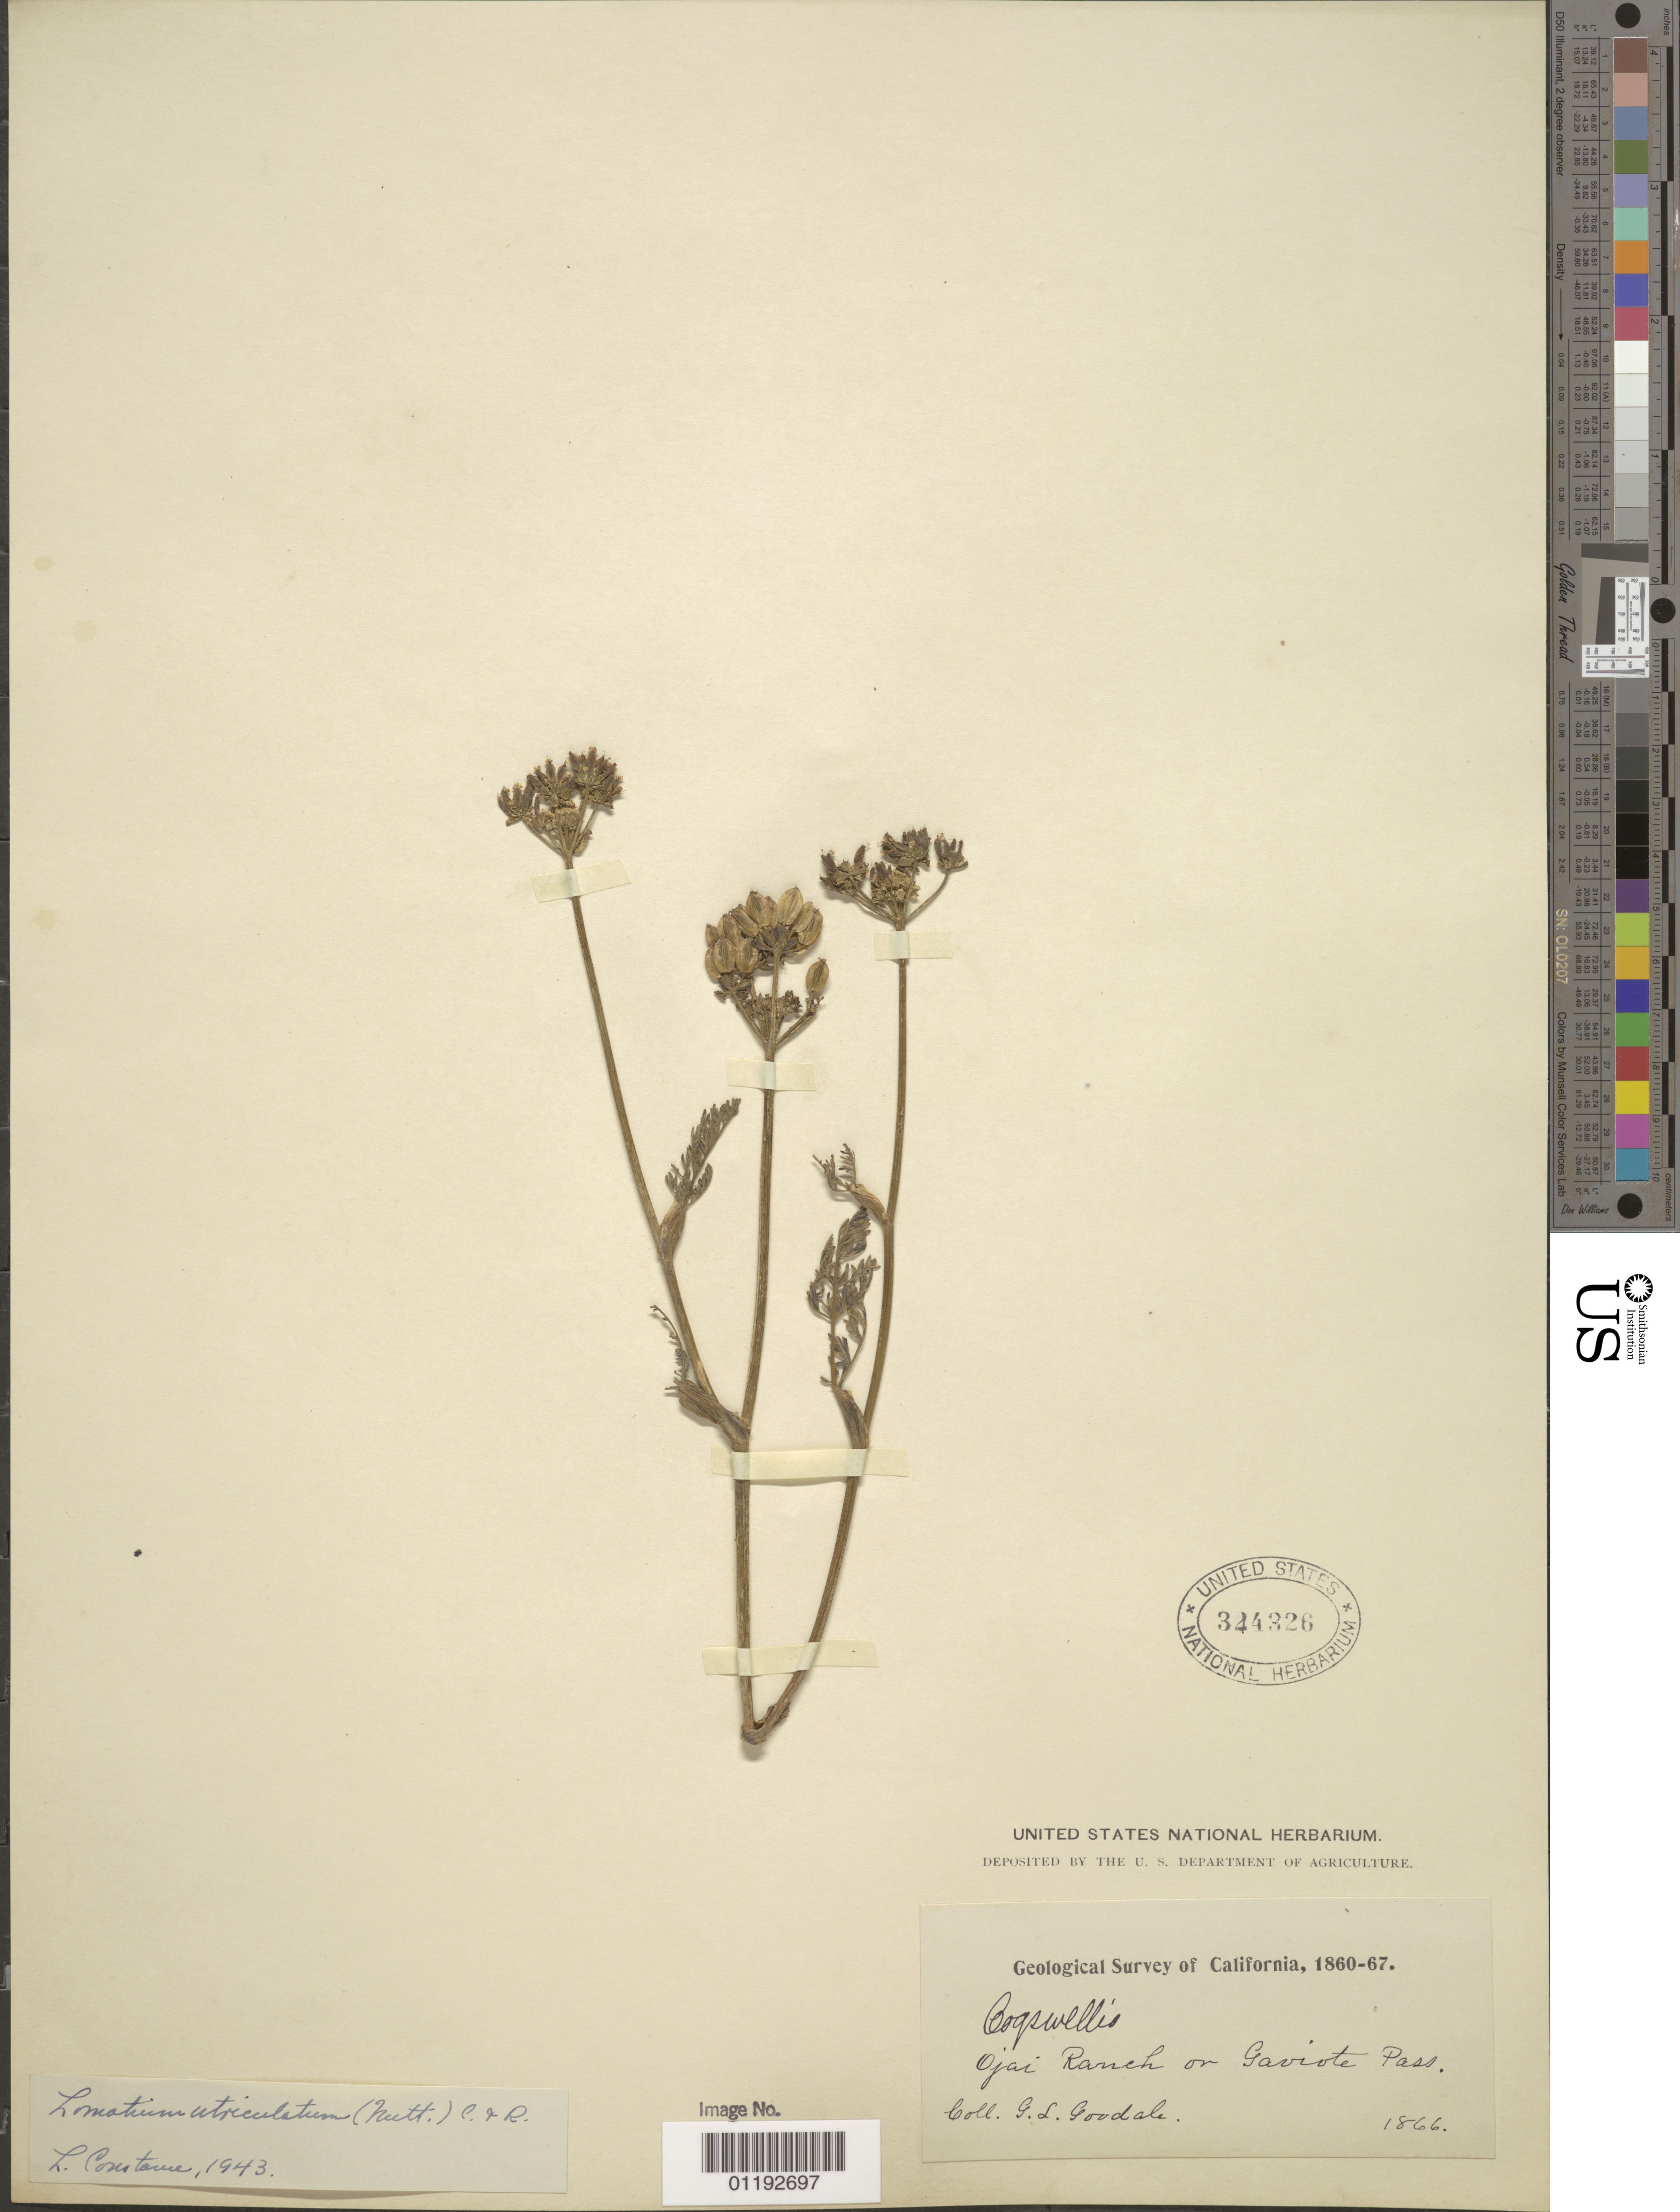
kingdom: Plantae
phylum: Tracheophyta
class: Magnoliopsida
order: Apiales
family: Apiaceae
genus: Lomatium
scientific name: Lomatium utriculatum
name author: (Nutt. ex Torr. & A. Gray) J.M. Coult. & Rose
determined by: Constance, L., (UC), University of California Berkeley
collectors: G. L. Goodale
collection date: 1866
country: United States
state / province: California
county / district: Ventura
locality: Ojai Ranch or Gaviote Pass.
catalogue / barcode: US 344326